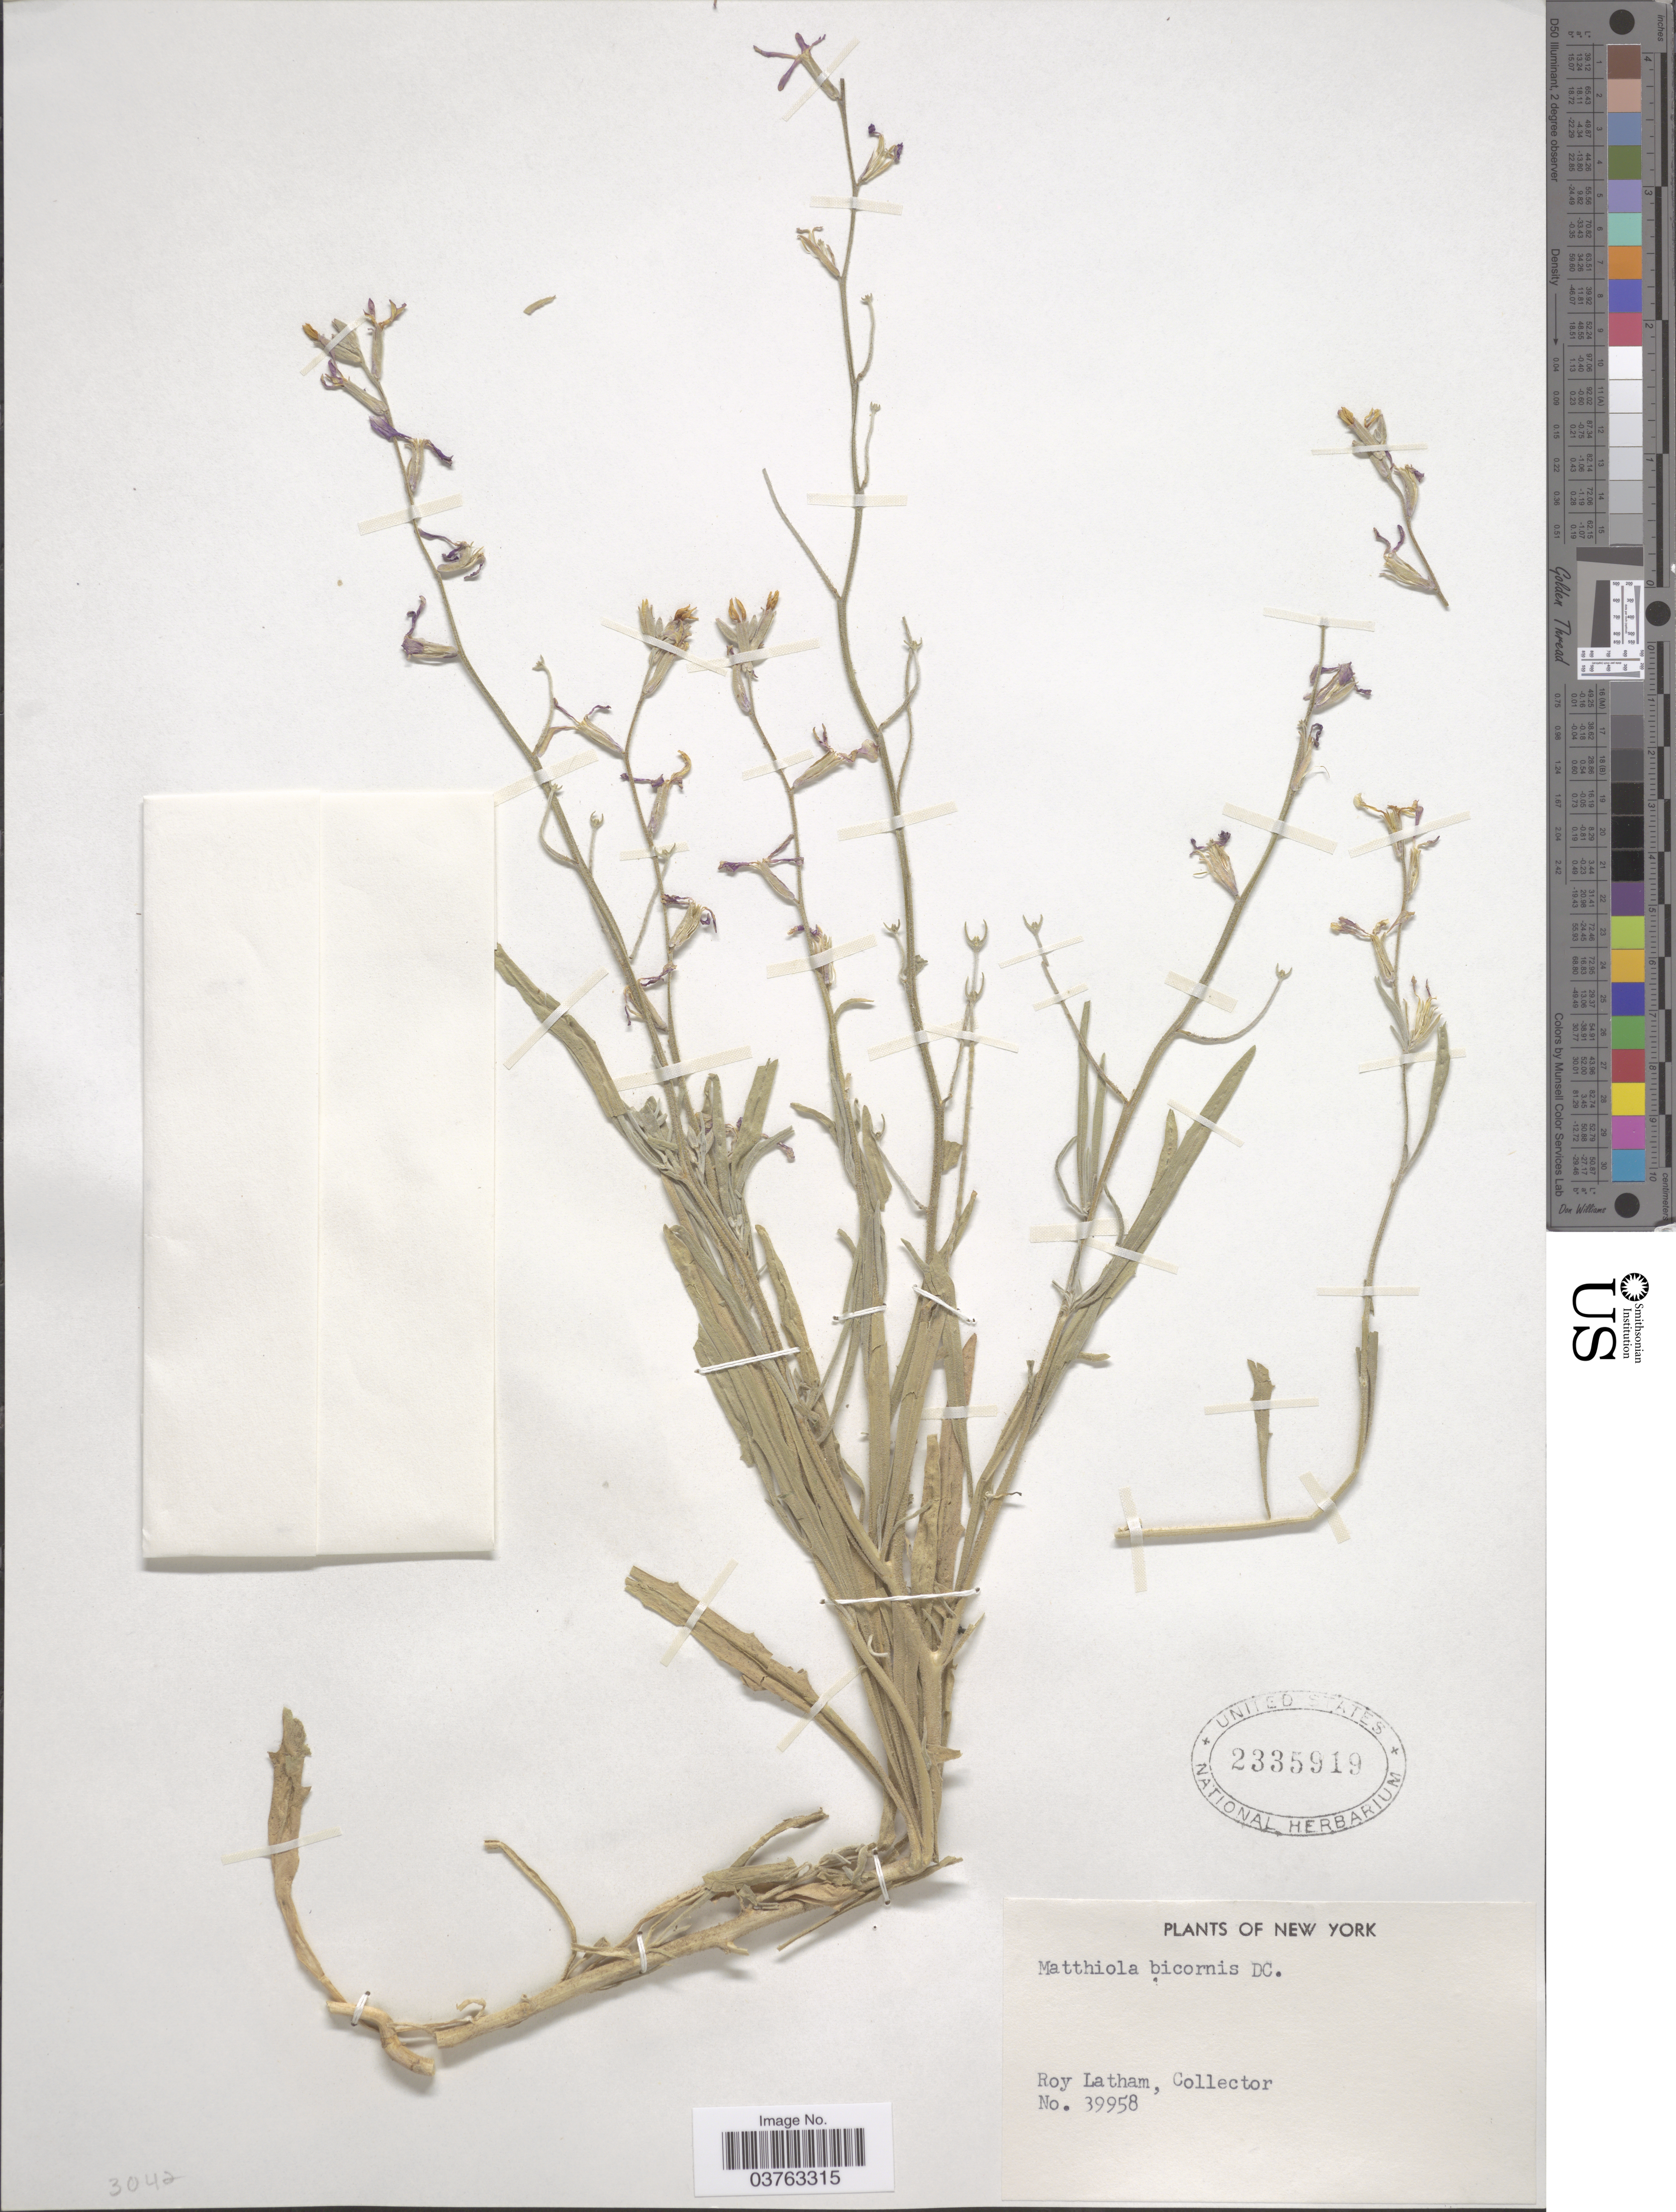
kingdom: Plantae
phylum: Tracheophyta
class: Magnoliopsida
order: Brassicales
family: Brassicaceae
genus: Matthiola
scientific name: Matthiola bicornis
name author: (Sm.) DC.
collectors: R. Latham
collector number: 39958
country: United States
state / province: New York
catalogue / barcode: US 2335919